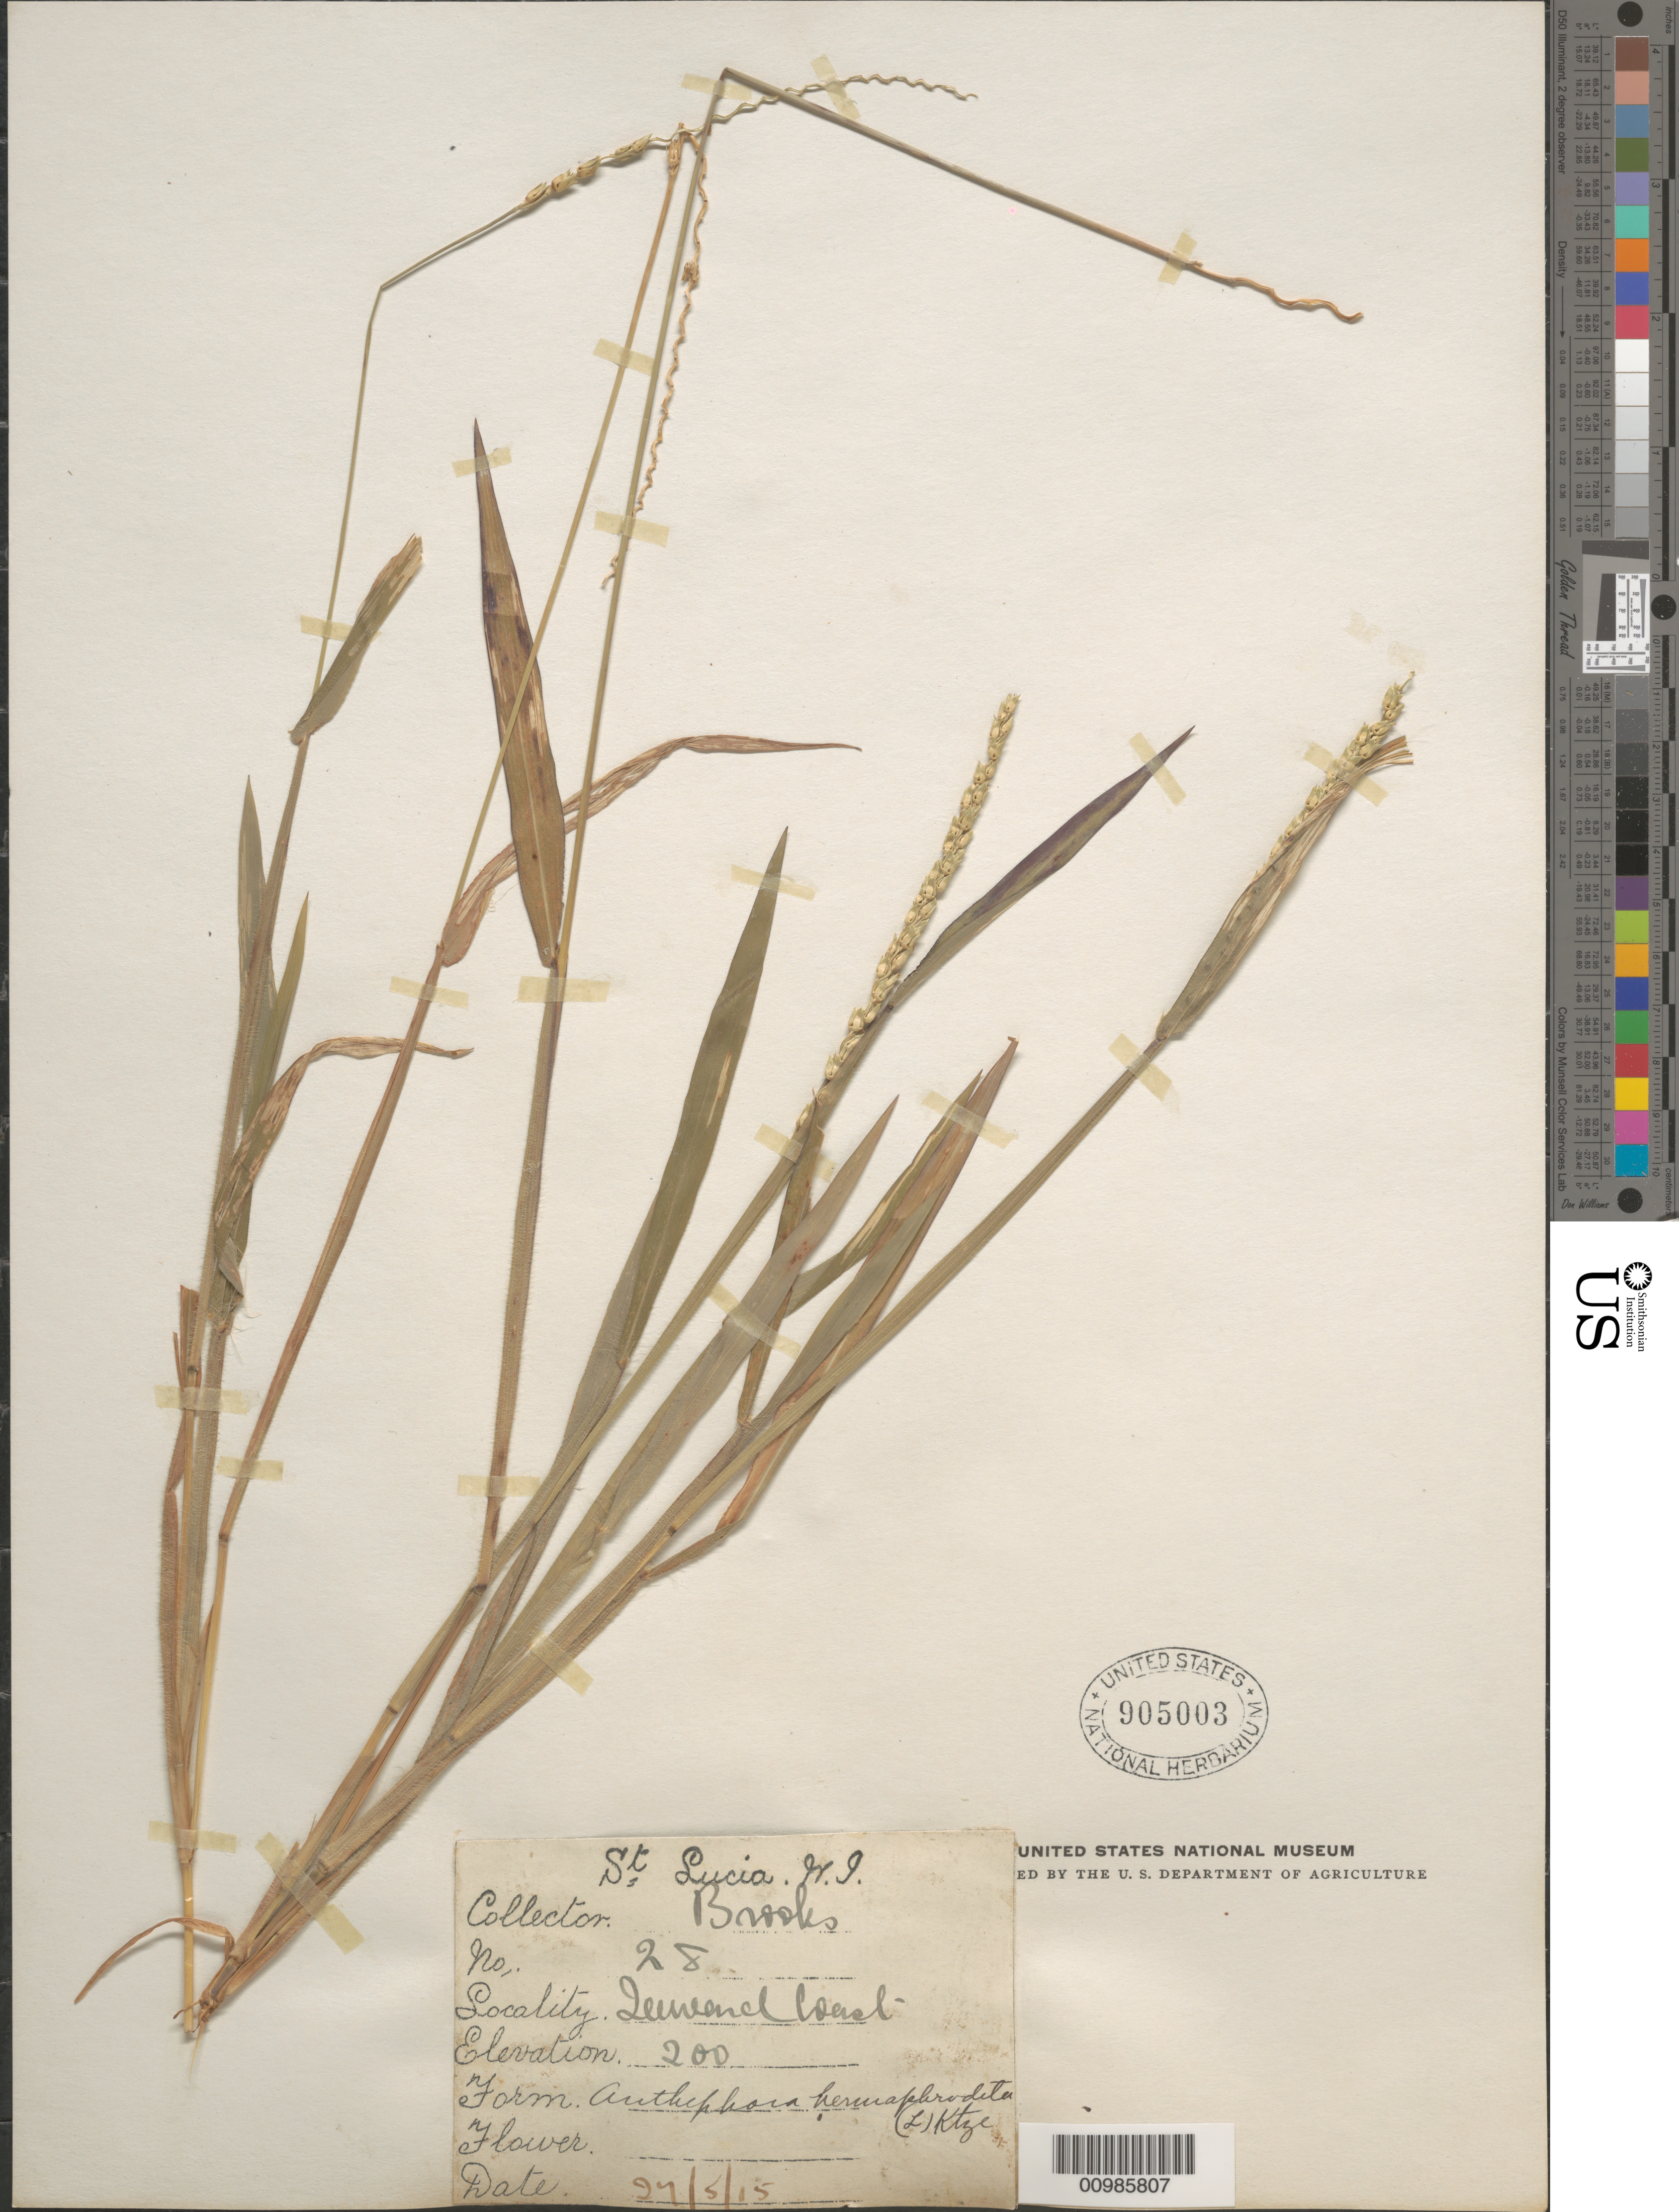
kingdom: Plantae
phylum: Tracheophyta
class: Liliopsida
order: Poales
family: Poaceae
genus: Anthephora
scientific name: Anthephora hermaphrodita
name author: (L.) Kuntze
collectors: B. Brooks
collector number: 28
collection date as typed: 24 May 1915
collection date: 1915-05-24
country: St. Lucia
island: St. Lucia I.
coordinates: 0 N, 0 E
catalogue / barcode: US 905003